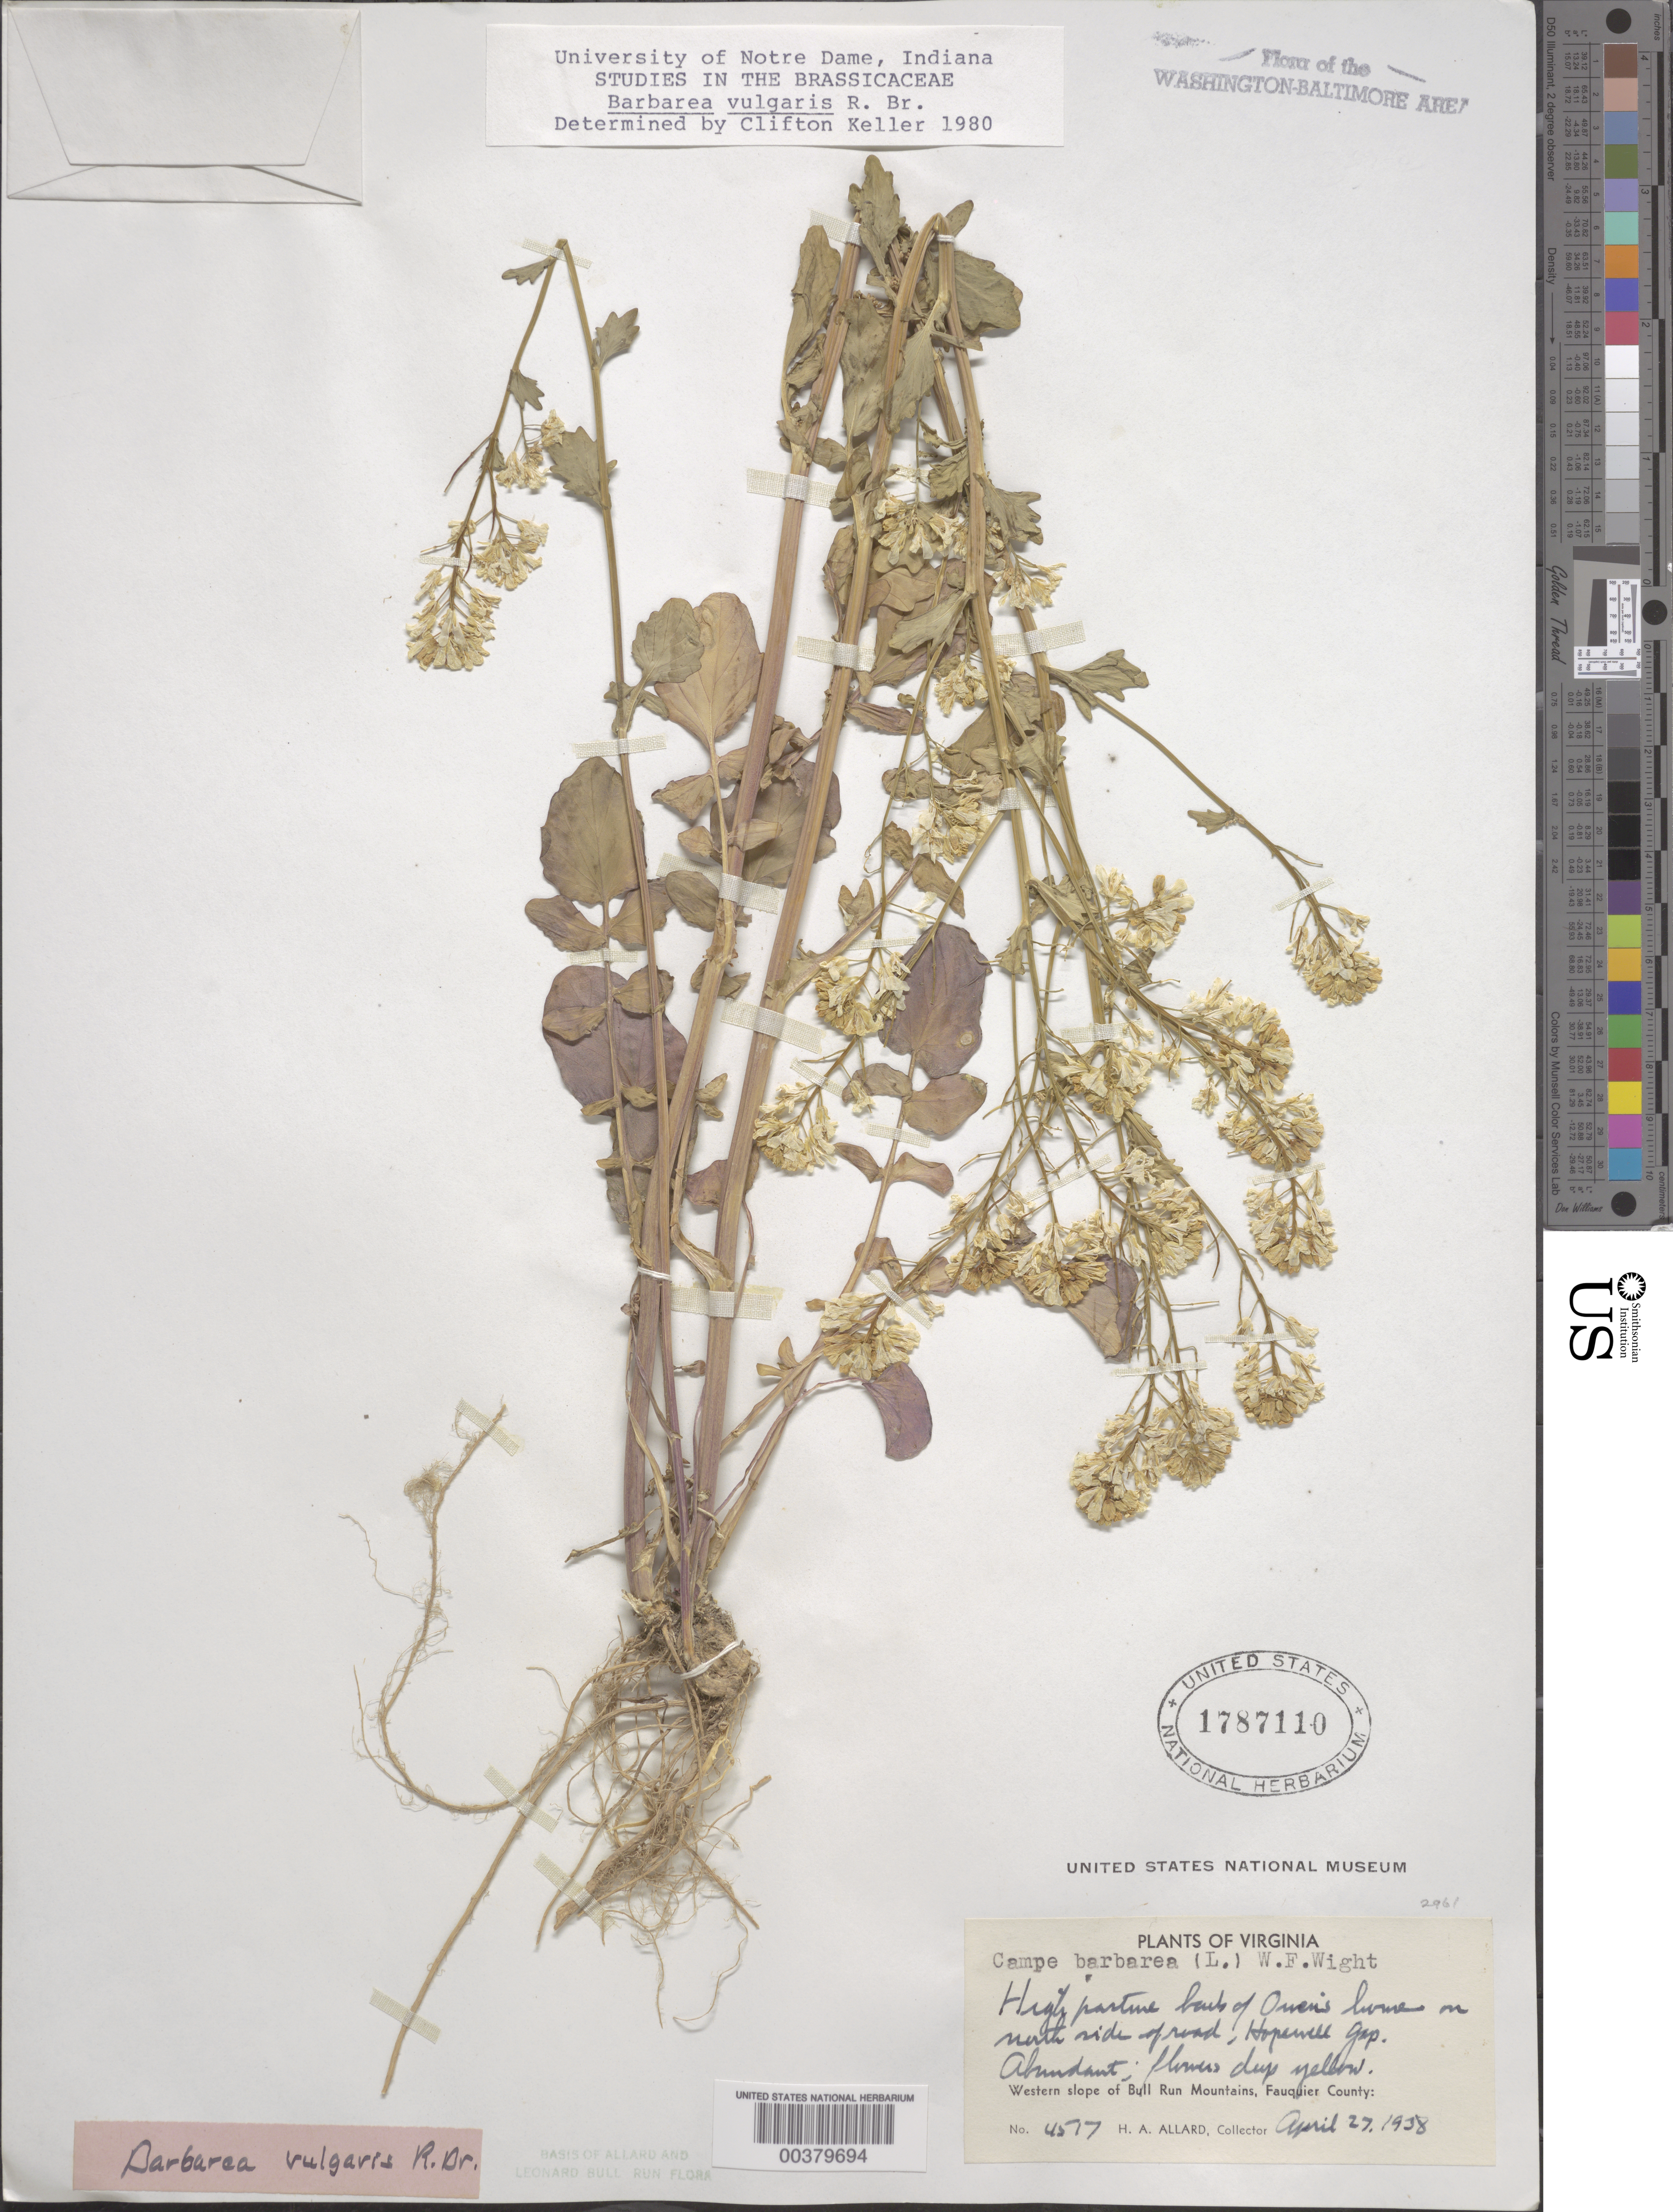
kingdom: Plantae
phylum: Tracheophyta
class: Magnoliopsida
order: Brassicales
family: Brassicaceae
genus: Barbarea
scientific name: Barbarea vulgaris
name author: W.T. Aiton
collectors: H. A. Allard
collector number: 4517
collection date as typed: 27 Apr 1938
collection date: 1938-04-27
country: United States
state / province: Virginia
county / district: Fauquier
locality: Hopewell Gap, Owens House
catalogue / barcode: US 1787110